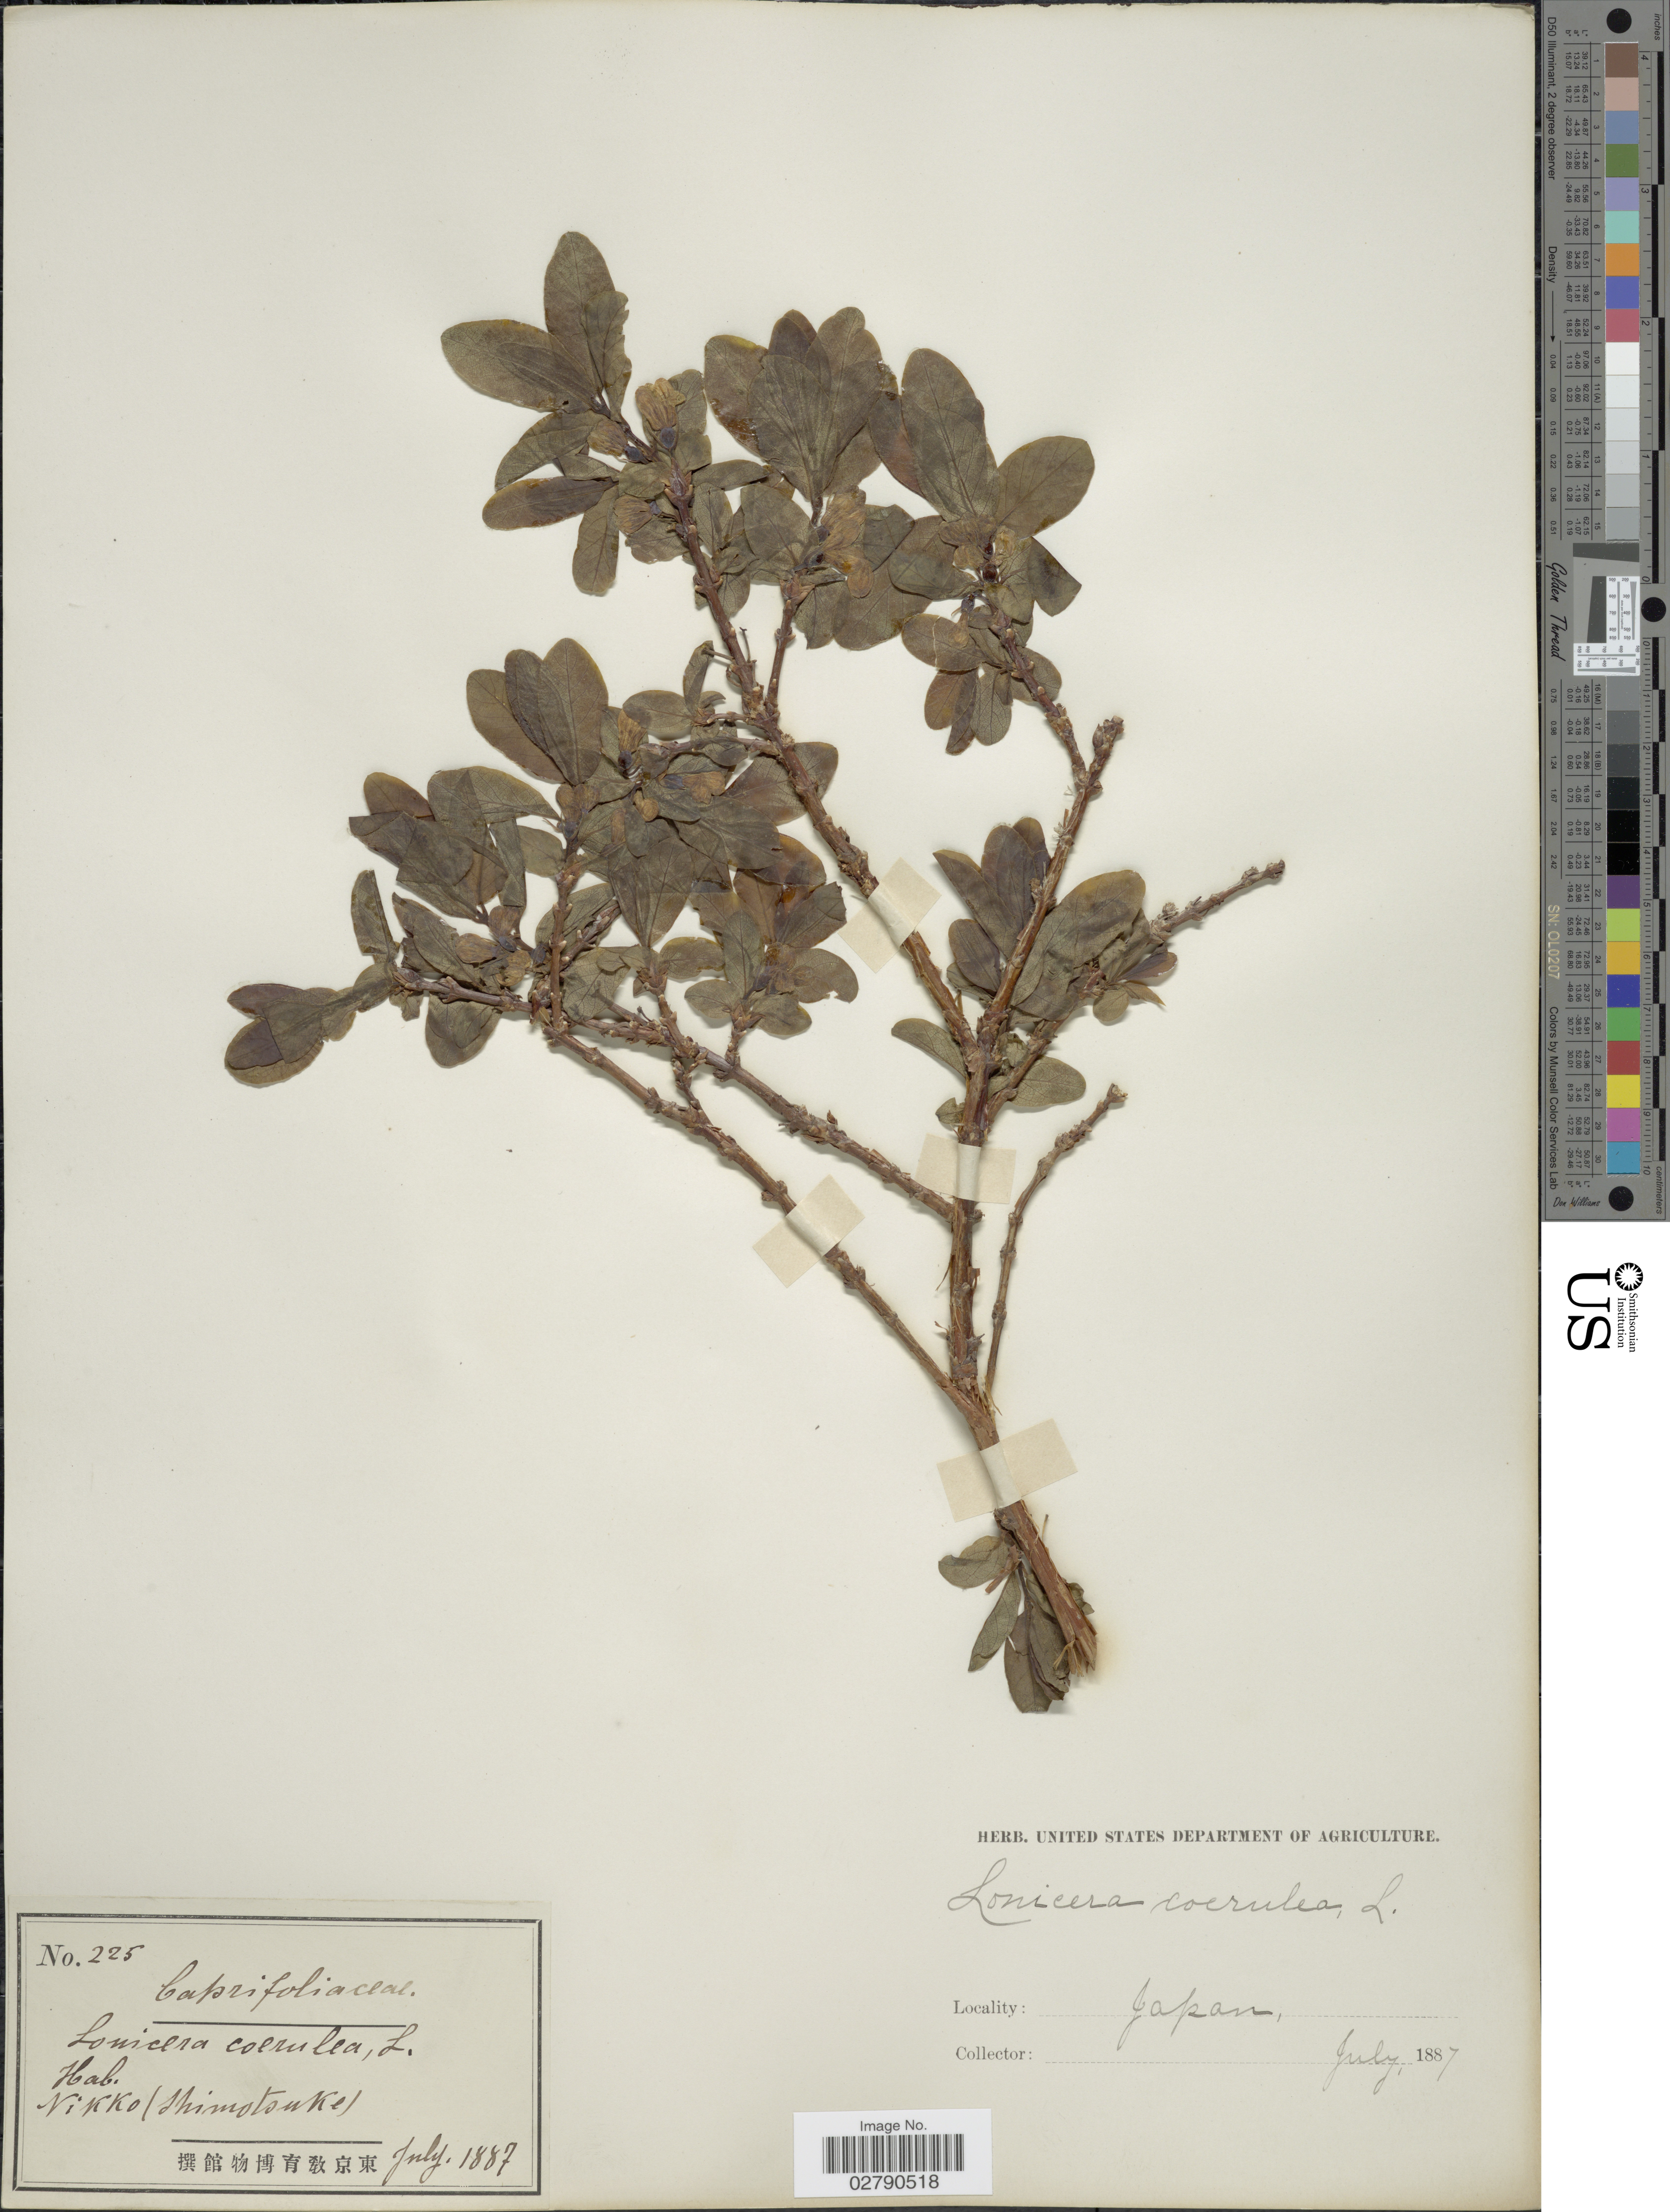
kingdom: Plantae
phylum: Tracheophyta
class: Magnoliopsida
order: Dipsacales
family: Caprifoliaceae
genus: Lonicera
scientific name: Lonicera caerulea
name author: L.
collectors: ex herb. U. S. Department of Agriculture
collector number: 225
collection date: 1887-07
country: Japan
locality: Nikko (Shimotsuke)